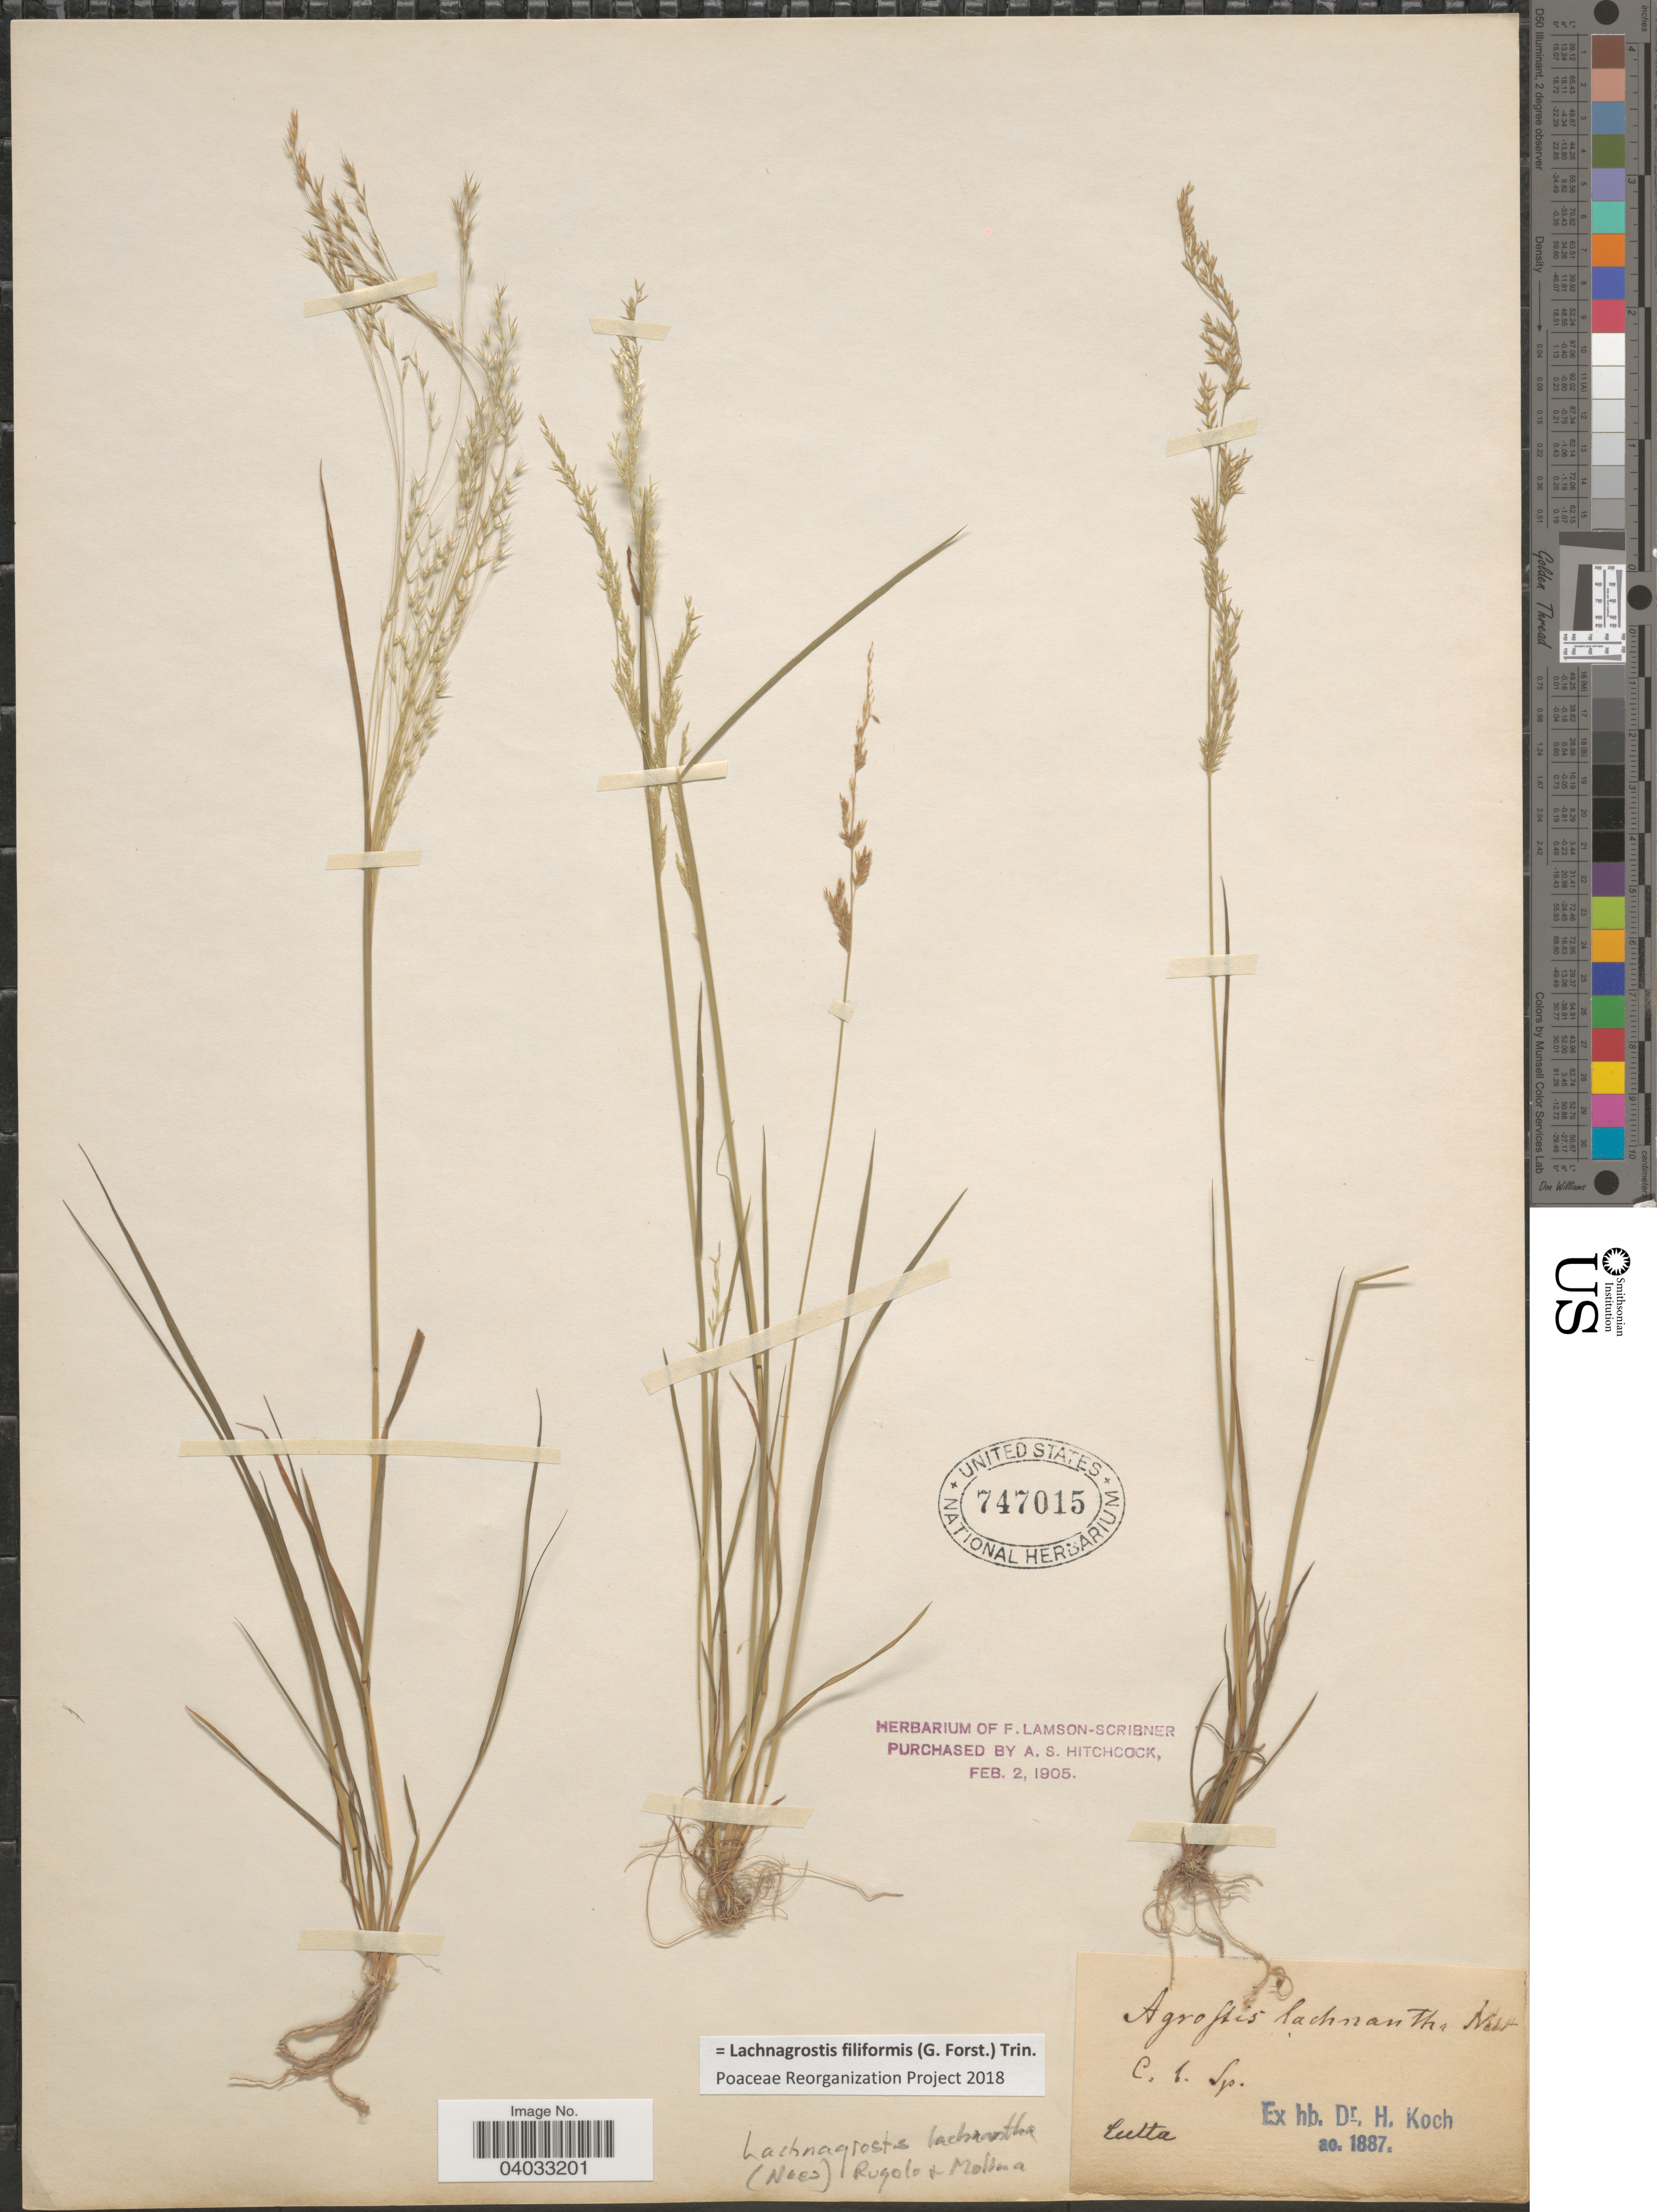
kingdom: Plantae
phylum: Tracheophyta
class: Liliopsida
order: Poales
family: Poaceae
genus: Lachnagrostis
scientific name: Lachnagrostis filiformis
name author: (J.R. Forst.) Trin.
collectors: Ex herb. Dr. H. Koch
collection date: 1887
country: South Africa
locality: C.b.sp.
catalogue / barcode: US 747015